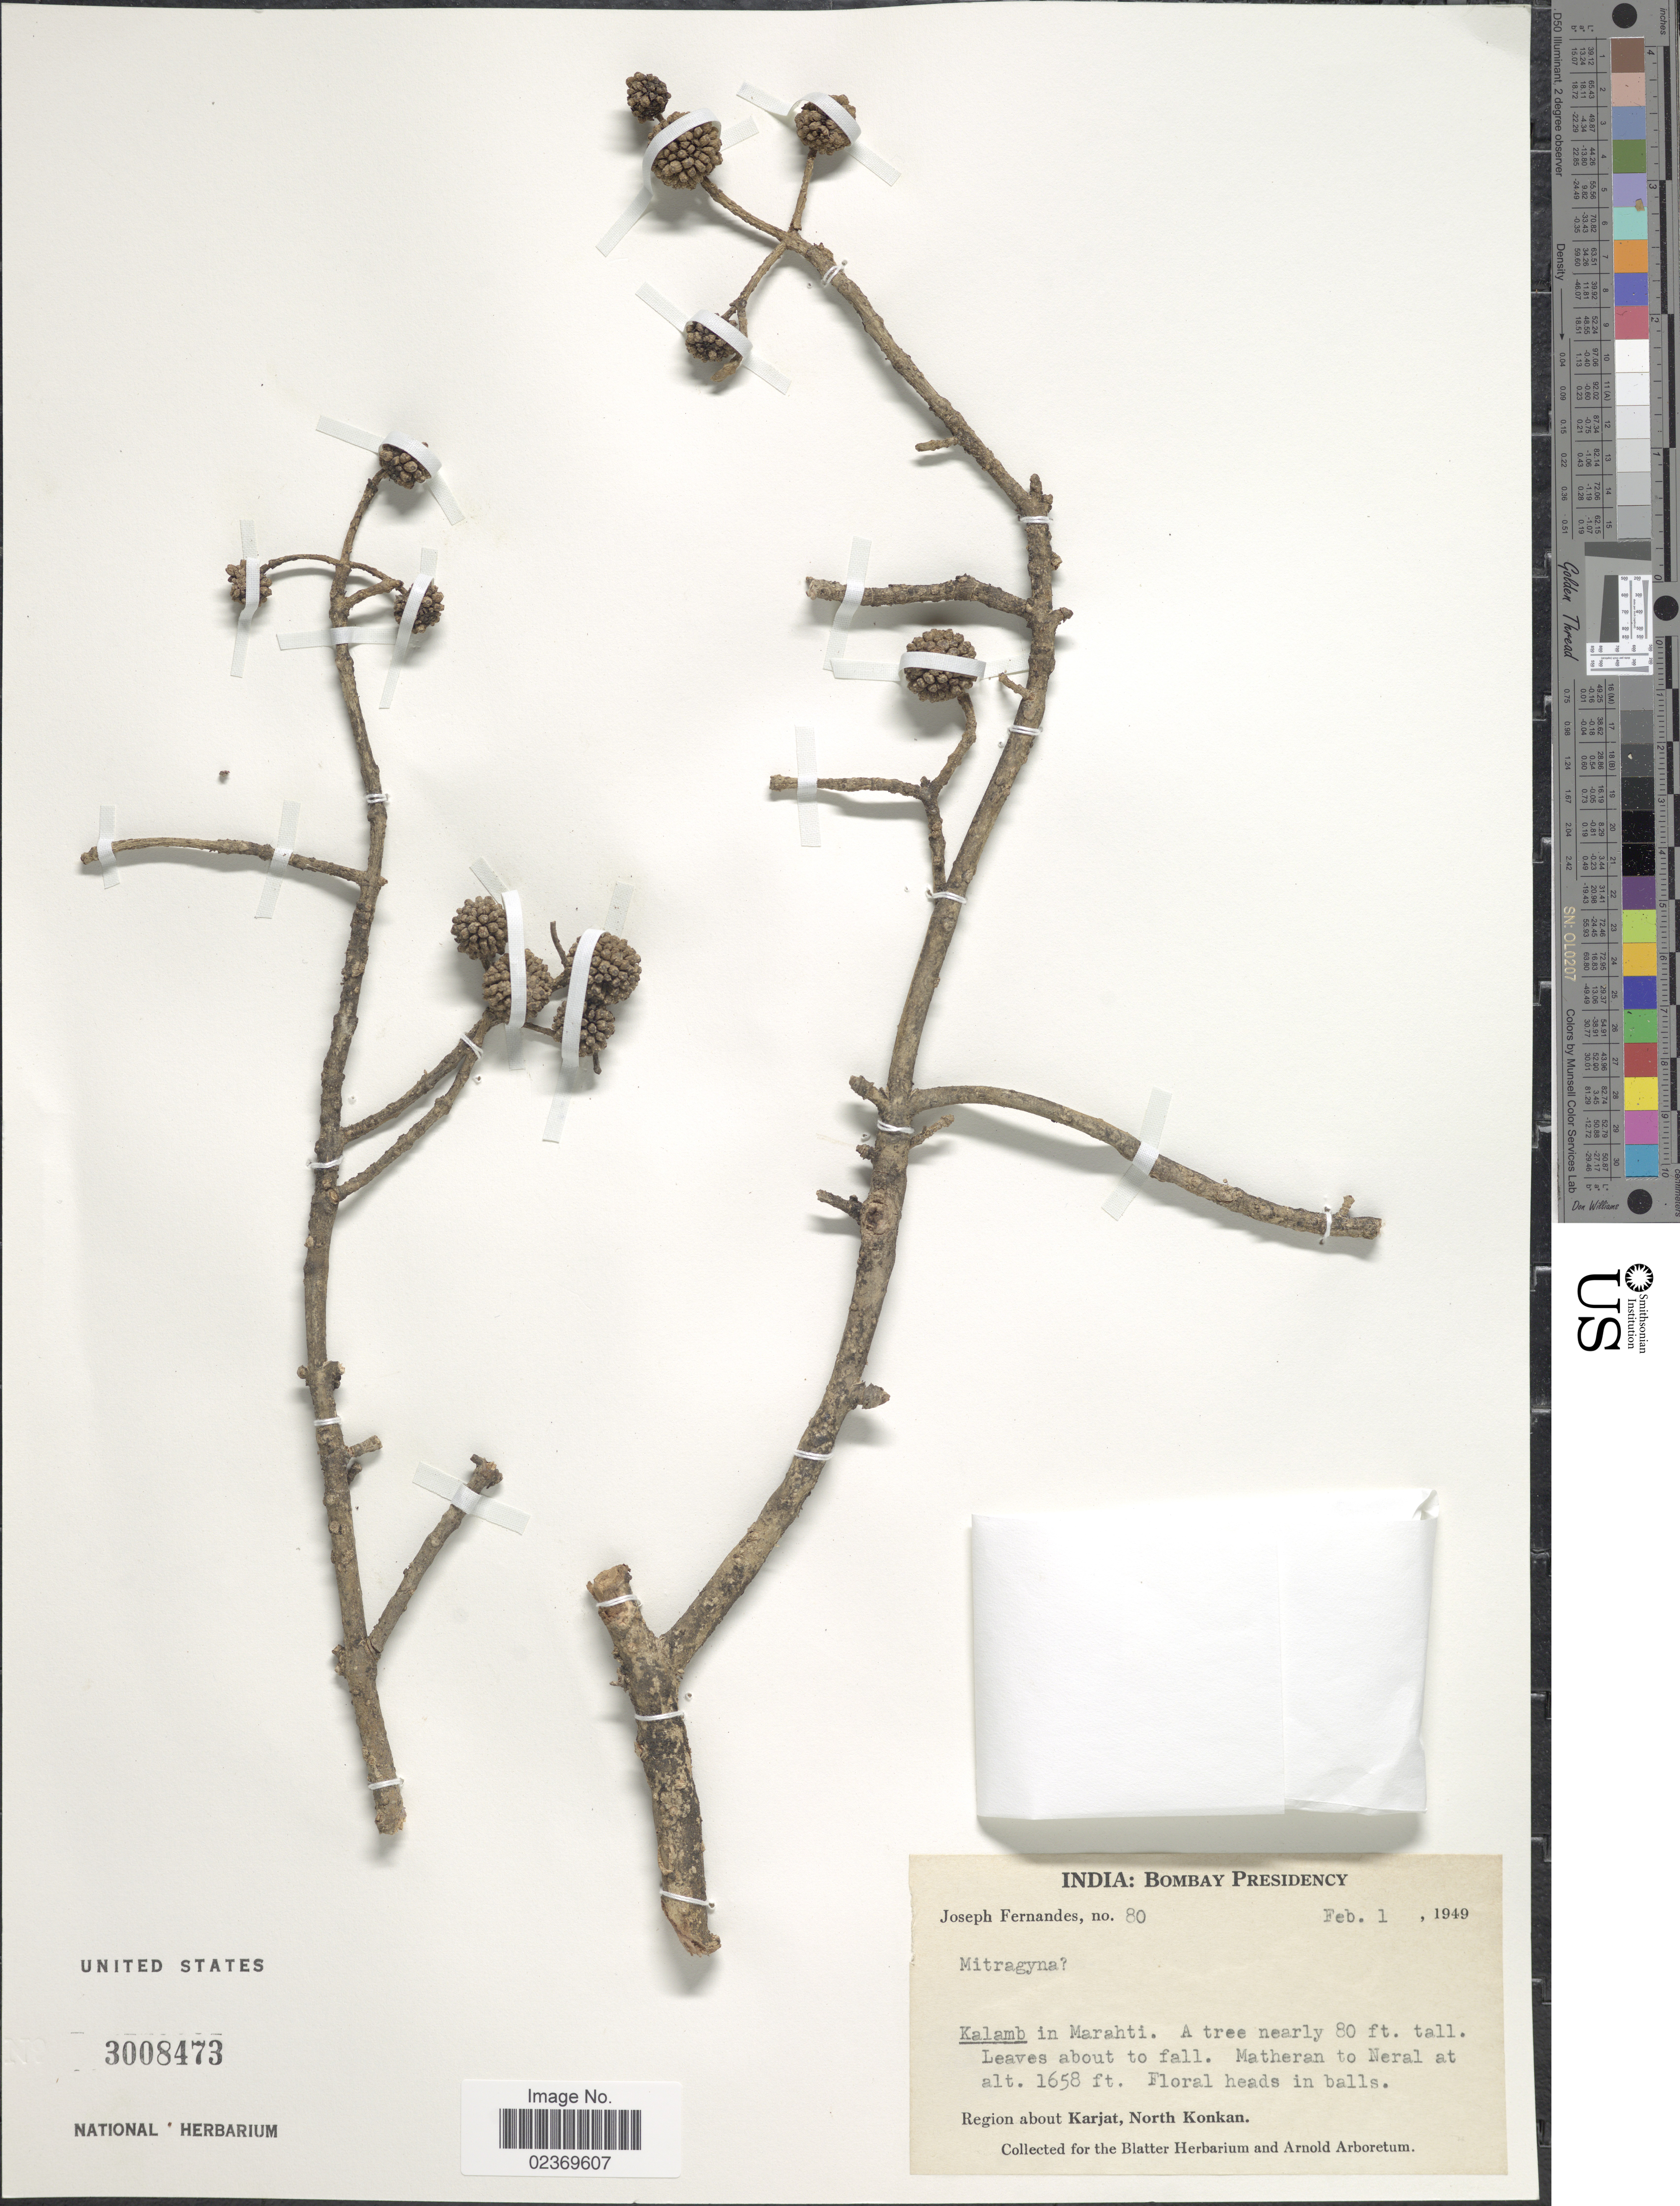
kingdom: Plantae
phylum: Tracheophyta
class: Magnoliopsida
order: Gentianales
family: Rubiaceae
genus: Mitragyna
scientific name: Mitragyna sp.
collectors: J. Fernandes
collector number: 80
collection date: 1949-02-01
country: India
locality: Bombay Presidency, Kalamb in Marahti. Matheran to Neral at, Region about Karjat, North Konkan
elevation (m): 505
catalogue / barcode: US 3008473